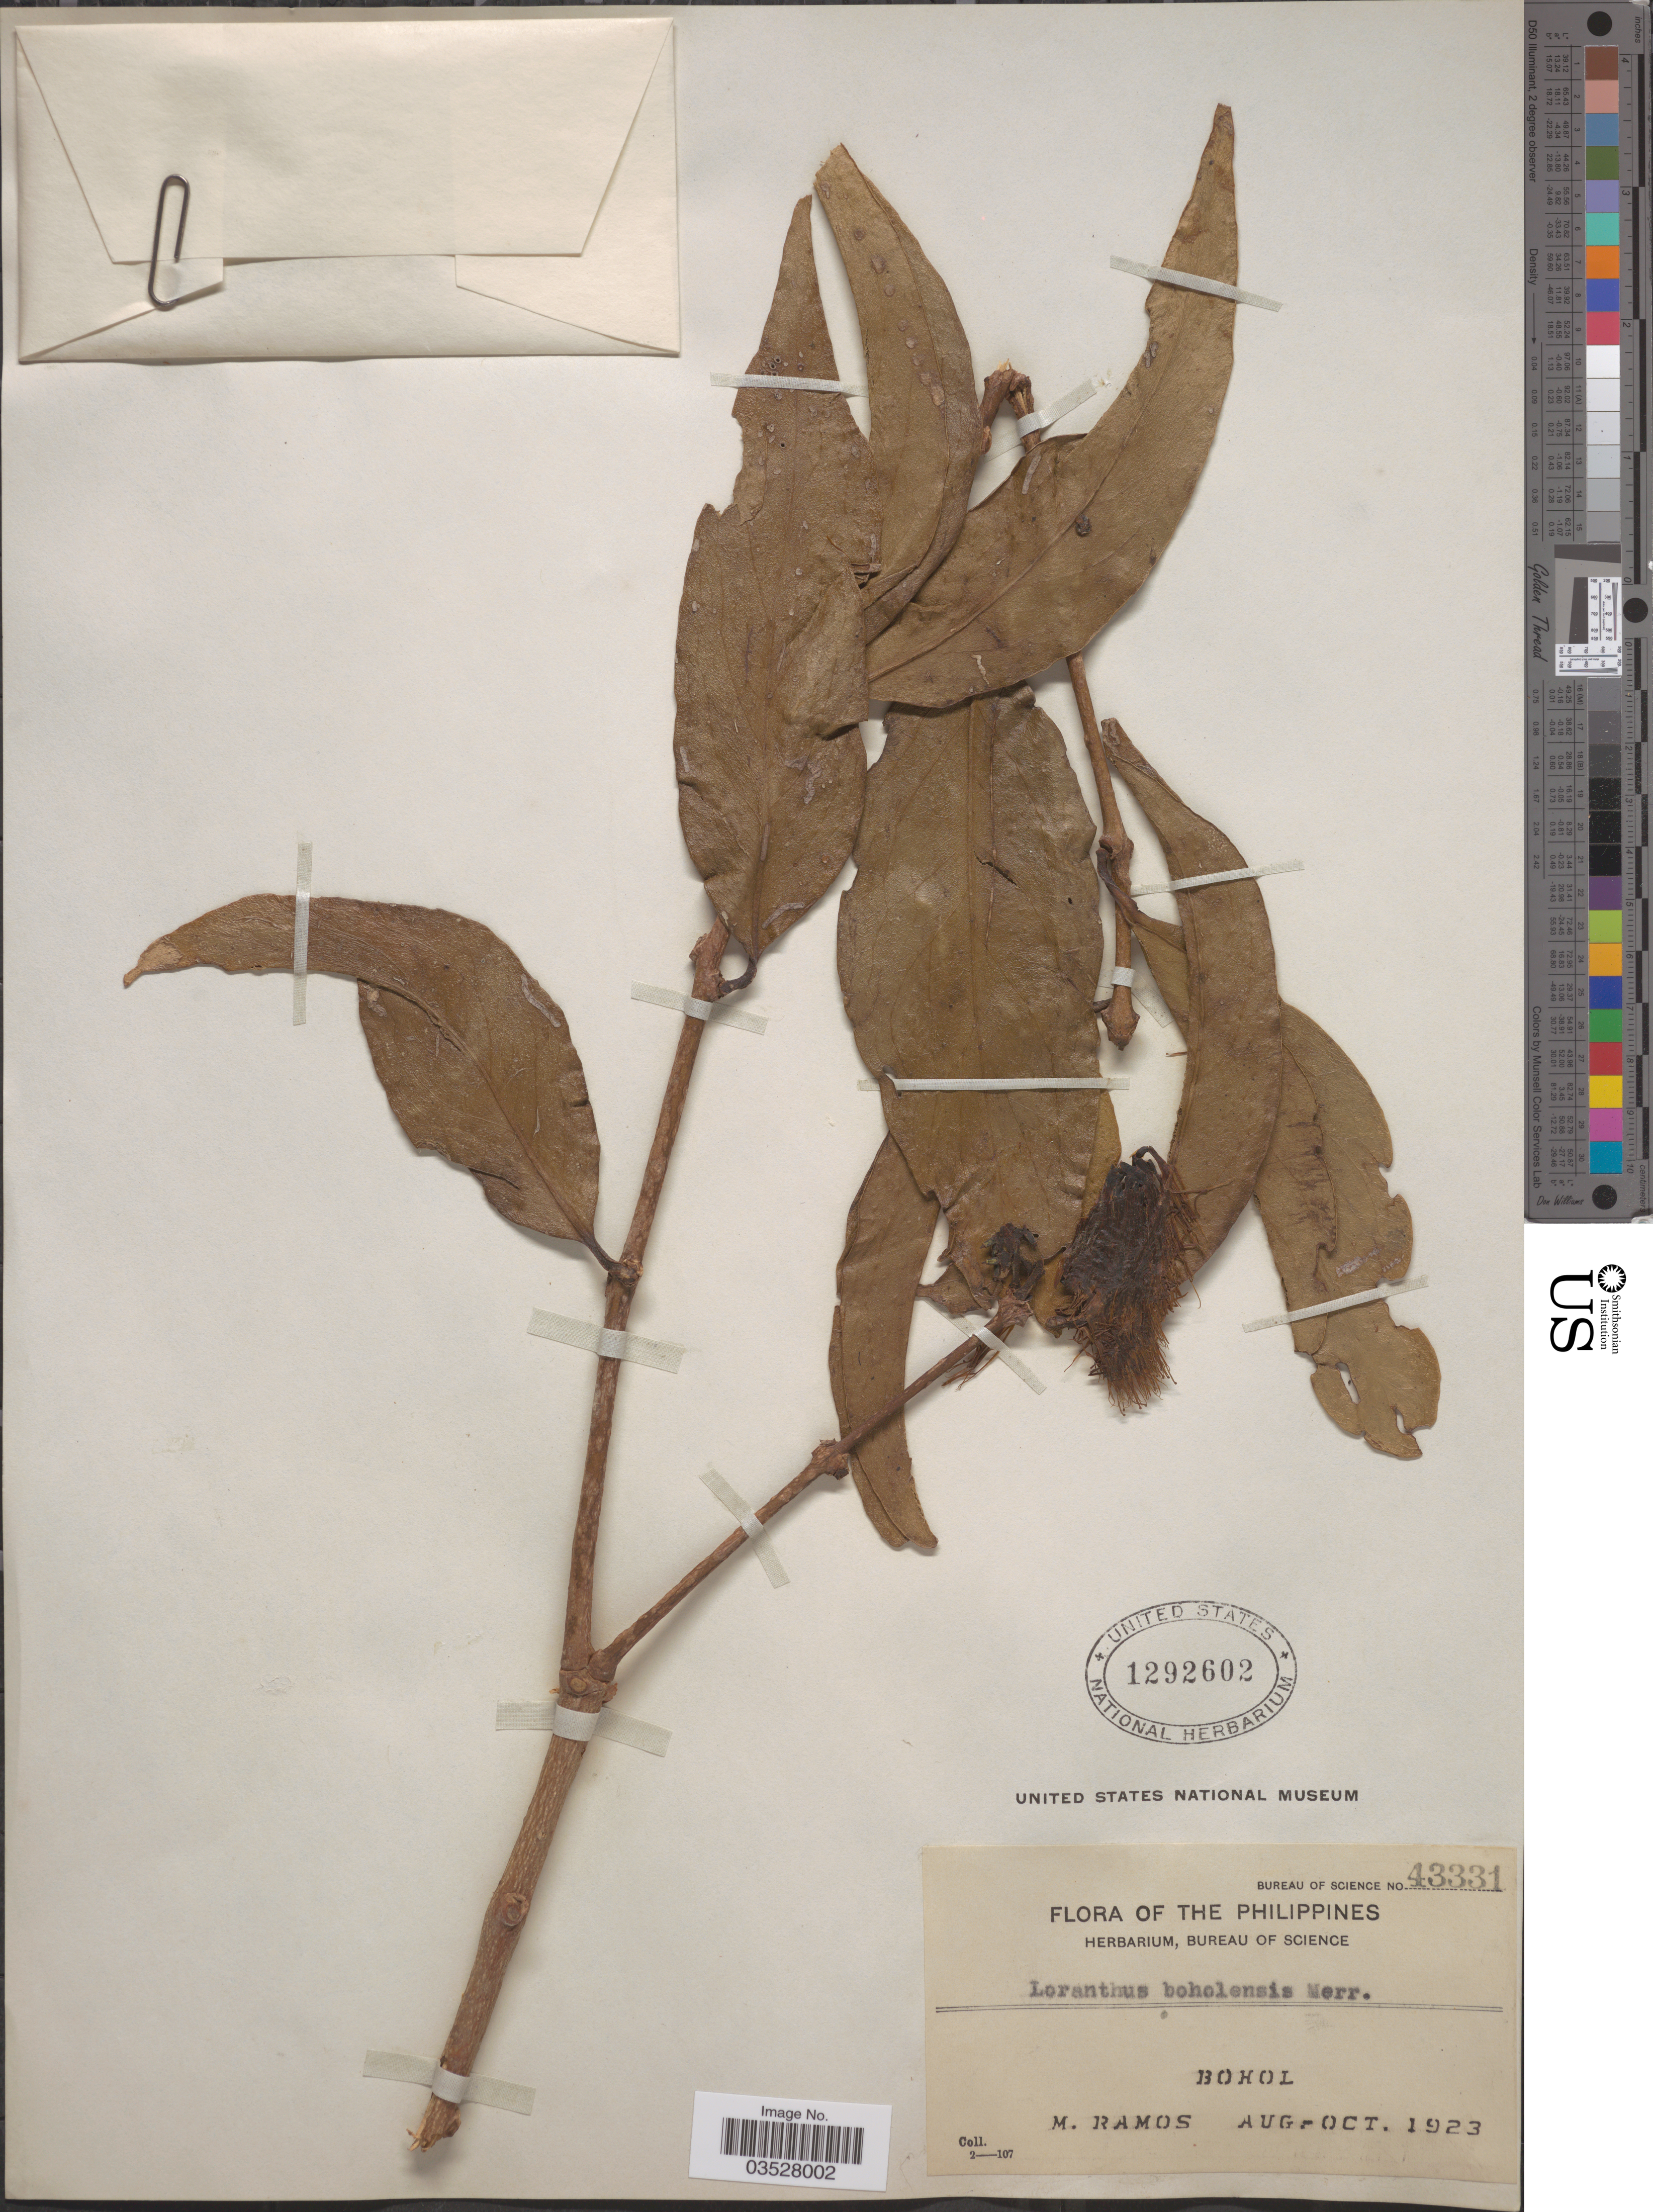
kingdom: Plantae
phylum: Tracheophyta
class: Magnoliopsida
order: Santalales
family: Loranthaceae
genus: Decaisnina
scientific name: Decaisnina sumbawensis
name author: (Tiegh.) Barlow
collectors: M. Ramos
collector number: Bureau of Science 43331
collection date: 1923-08/1923-10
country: Philippines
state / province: Central Visayas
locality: Bohol.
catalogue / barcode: US 1292602